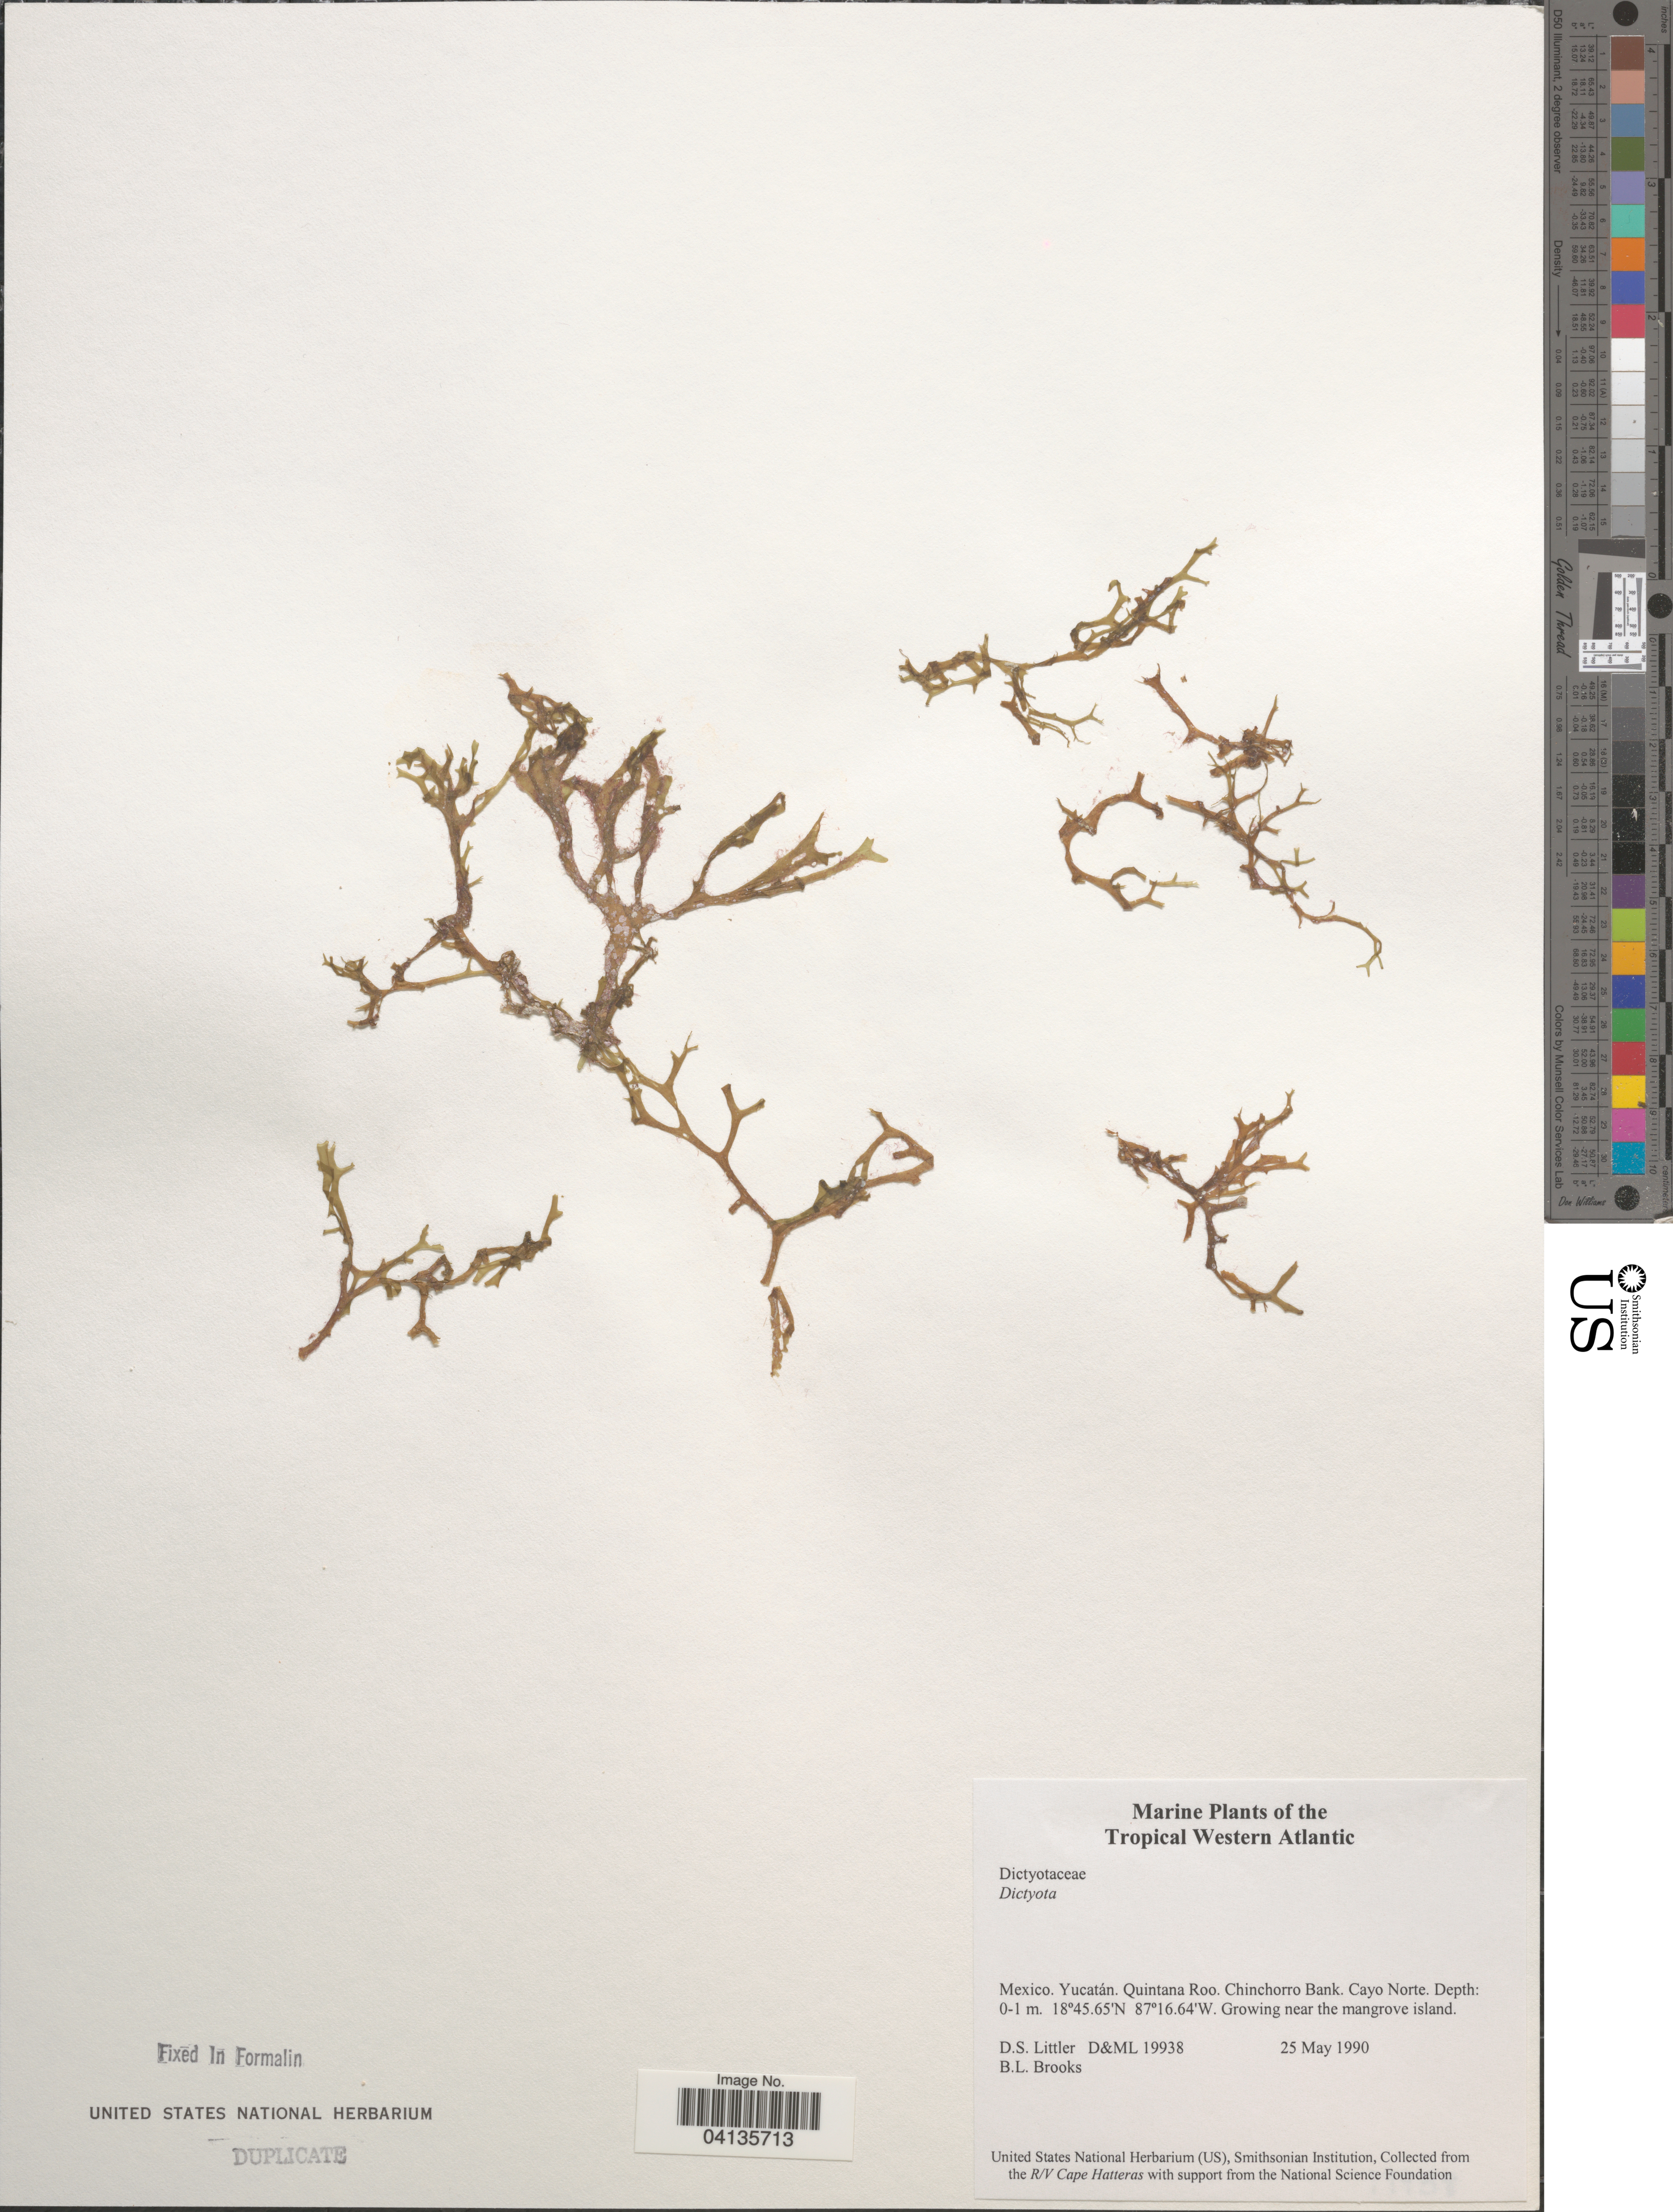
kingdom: Chromista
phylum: Ochrophyta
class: Phaeophyceae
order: Dictyotales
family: Dictyotaceae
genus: Dictyota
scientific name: Dictyota sp.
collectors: D. S. Littler & B. Brooks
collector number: D&ML19938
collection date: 1990-05-25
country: Mexico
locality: Tropical Western Atlantic. Yucatán. Quintana Roo. Chinchorro Bank. Cayo Norte. Growing near the mangrove island.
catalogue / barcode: US 238537